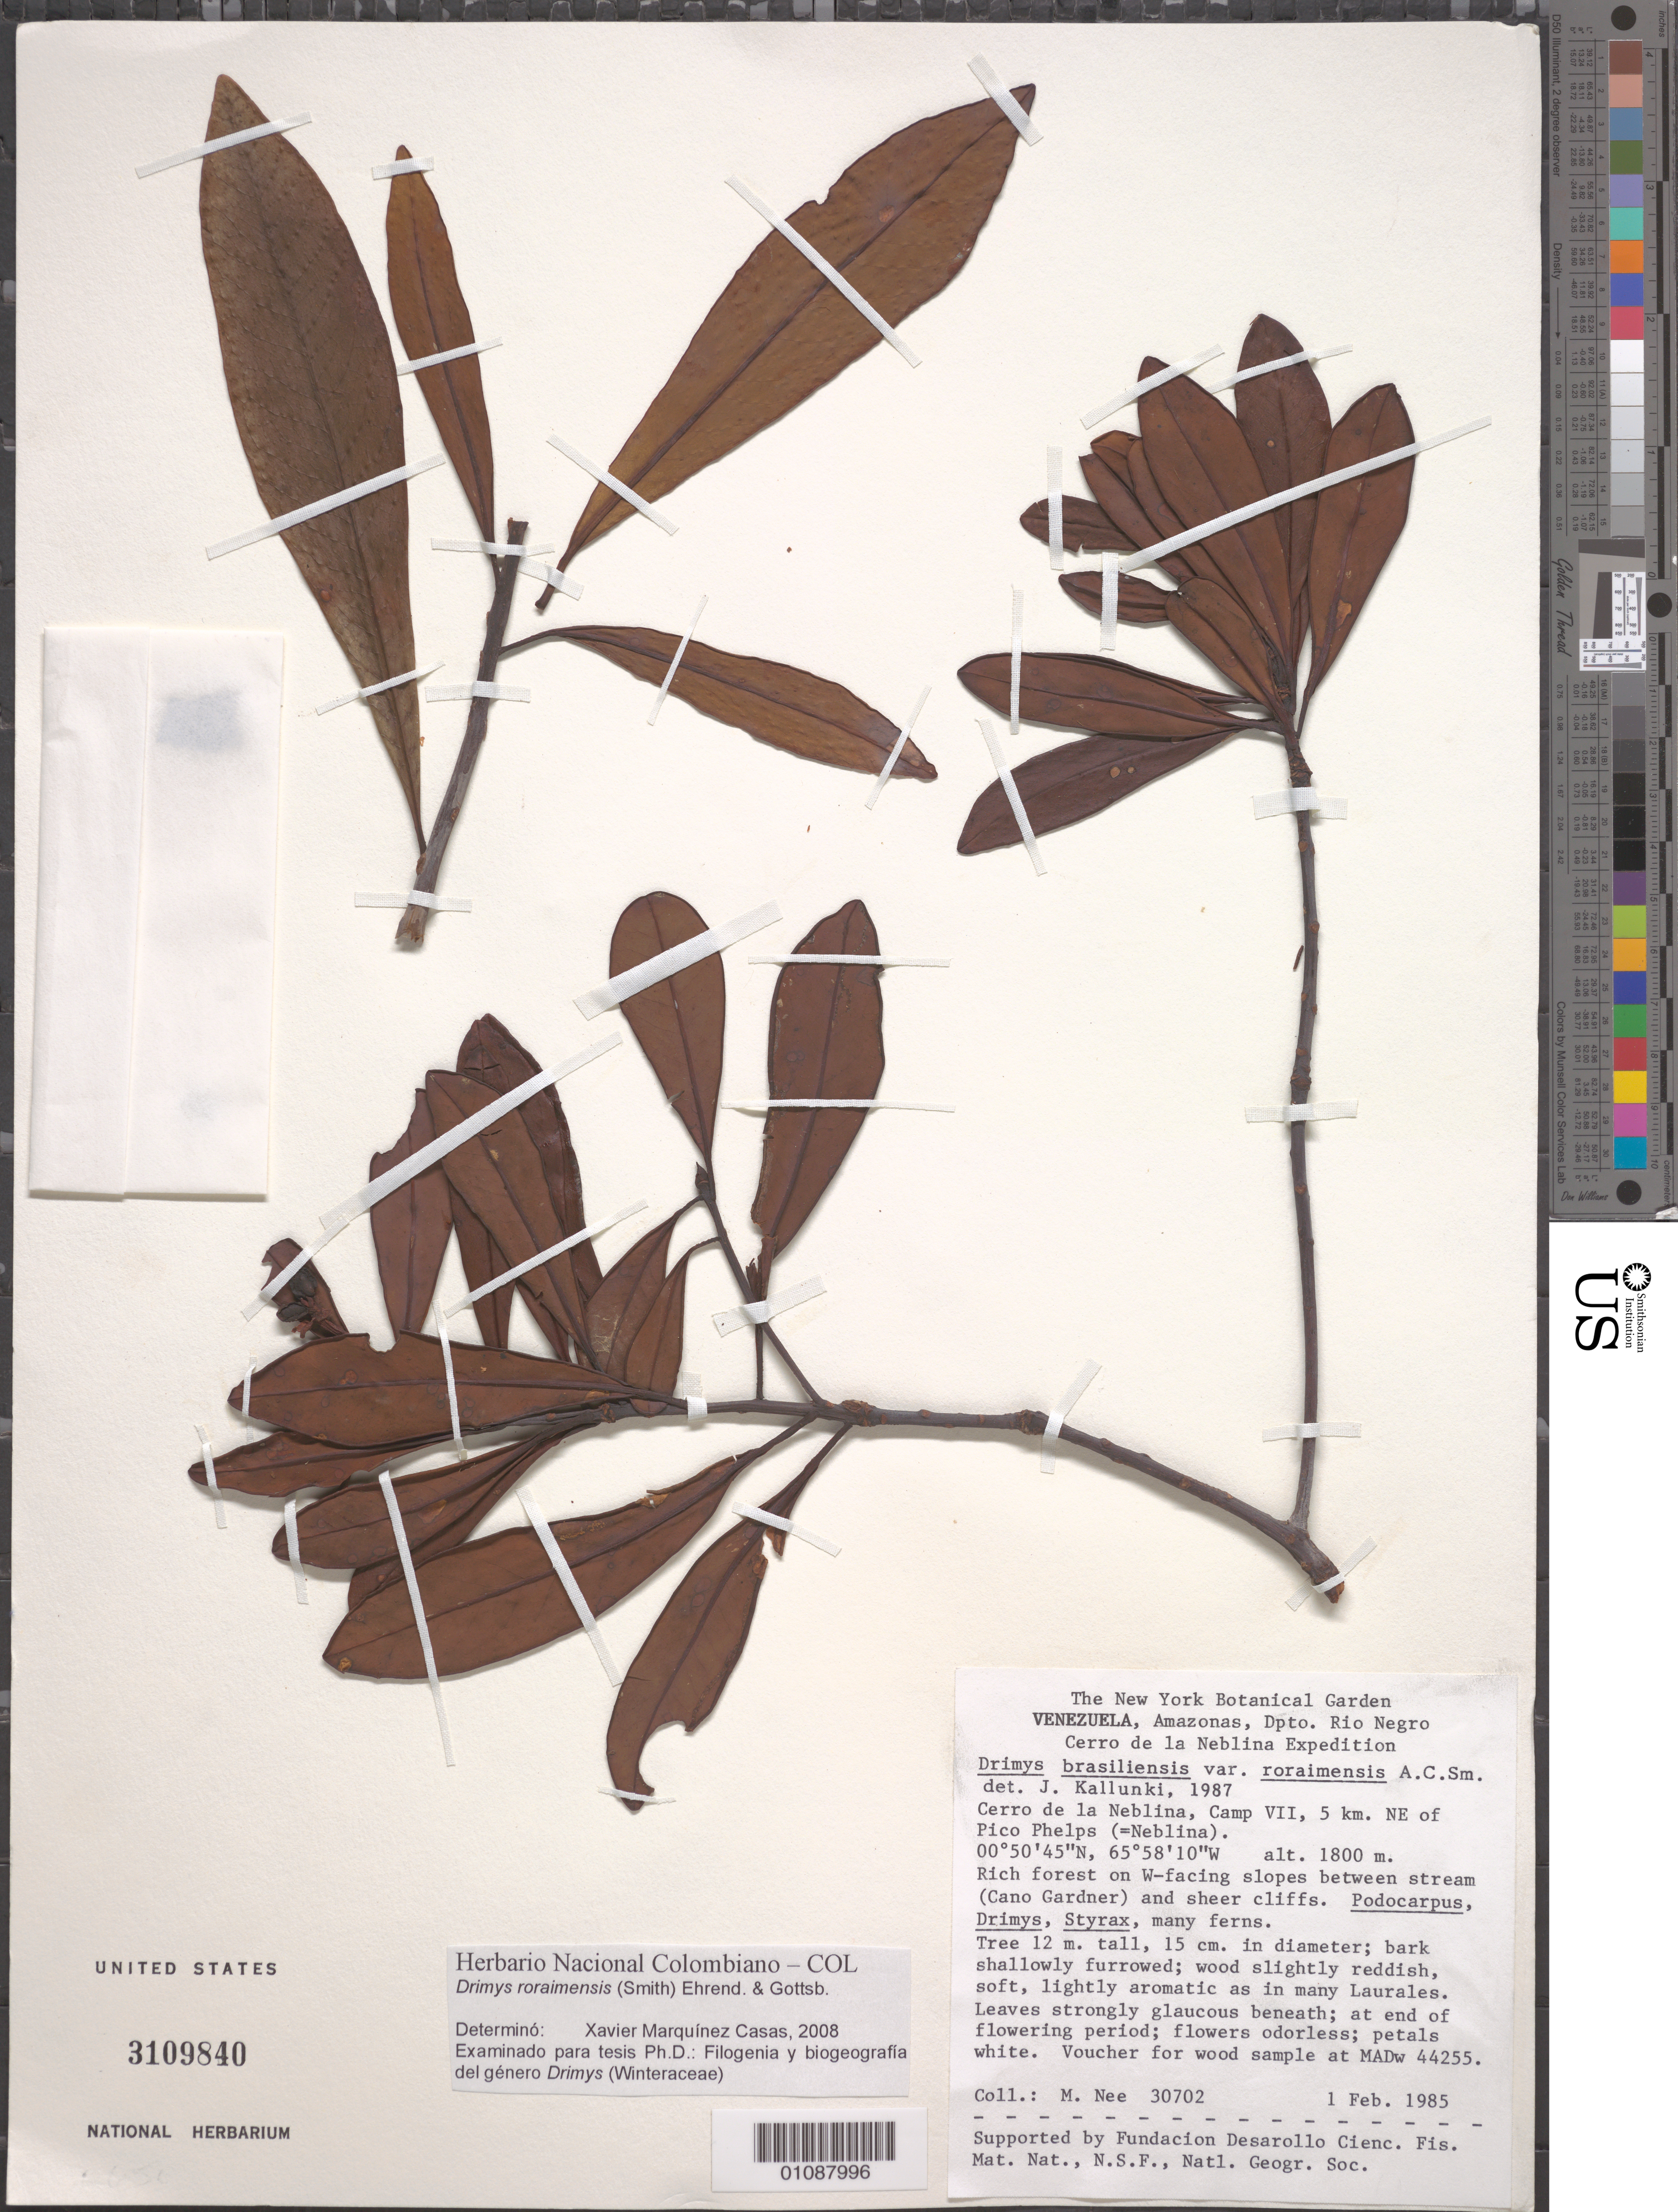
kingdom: Plantae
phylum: Tracheophyta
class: Magnoliopsida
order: Canellales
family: Winteraceae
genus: Drimys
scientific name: Drimys roraimensis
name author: (A.C. Sm.) Ehrend. & Gottsb.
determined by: Marquínez Casas, X.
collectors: M. Nee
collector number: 30702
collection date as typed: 1-Feb-85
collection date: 1985-02-01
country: Venezuela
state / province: Amazonas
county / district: Río Negro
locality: Cerro de la Neblina, Camp VII, 5 km NE of Pico Phelps (=Neblina)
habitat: Rich forest on W-facing slopes between stream (Cano Gardner) and sheer cliffs; Podocarpus, Drimys, Styrax, many ferns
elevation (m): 1800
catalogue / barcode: US 3109840